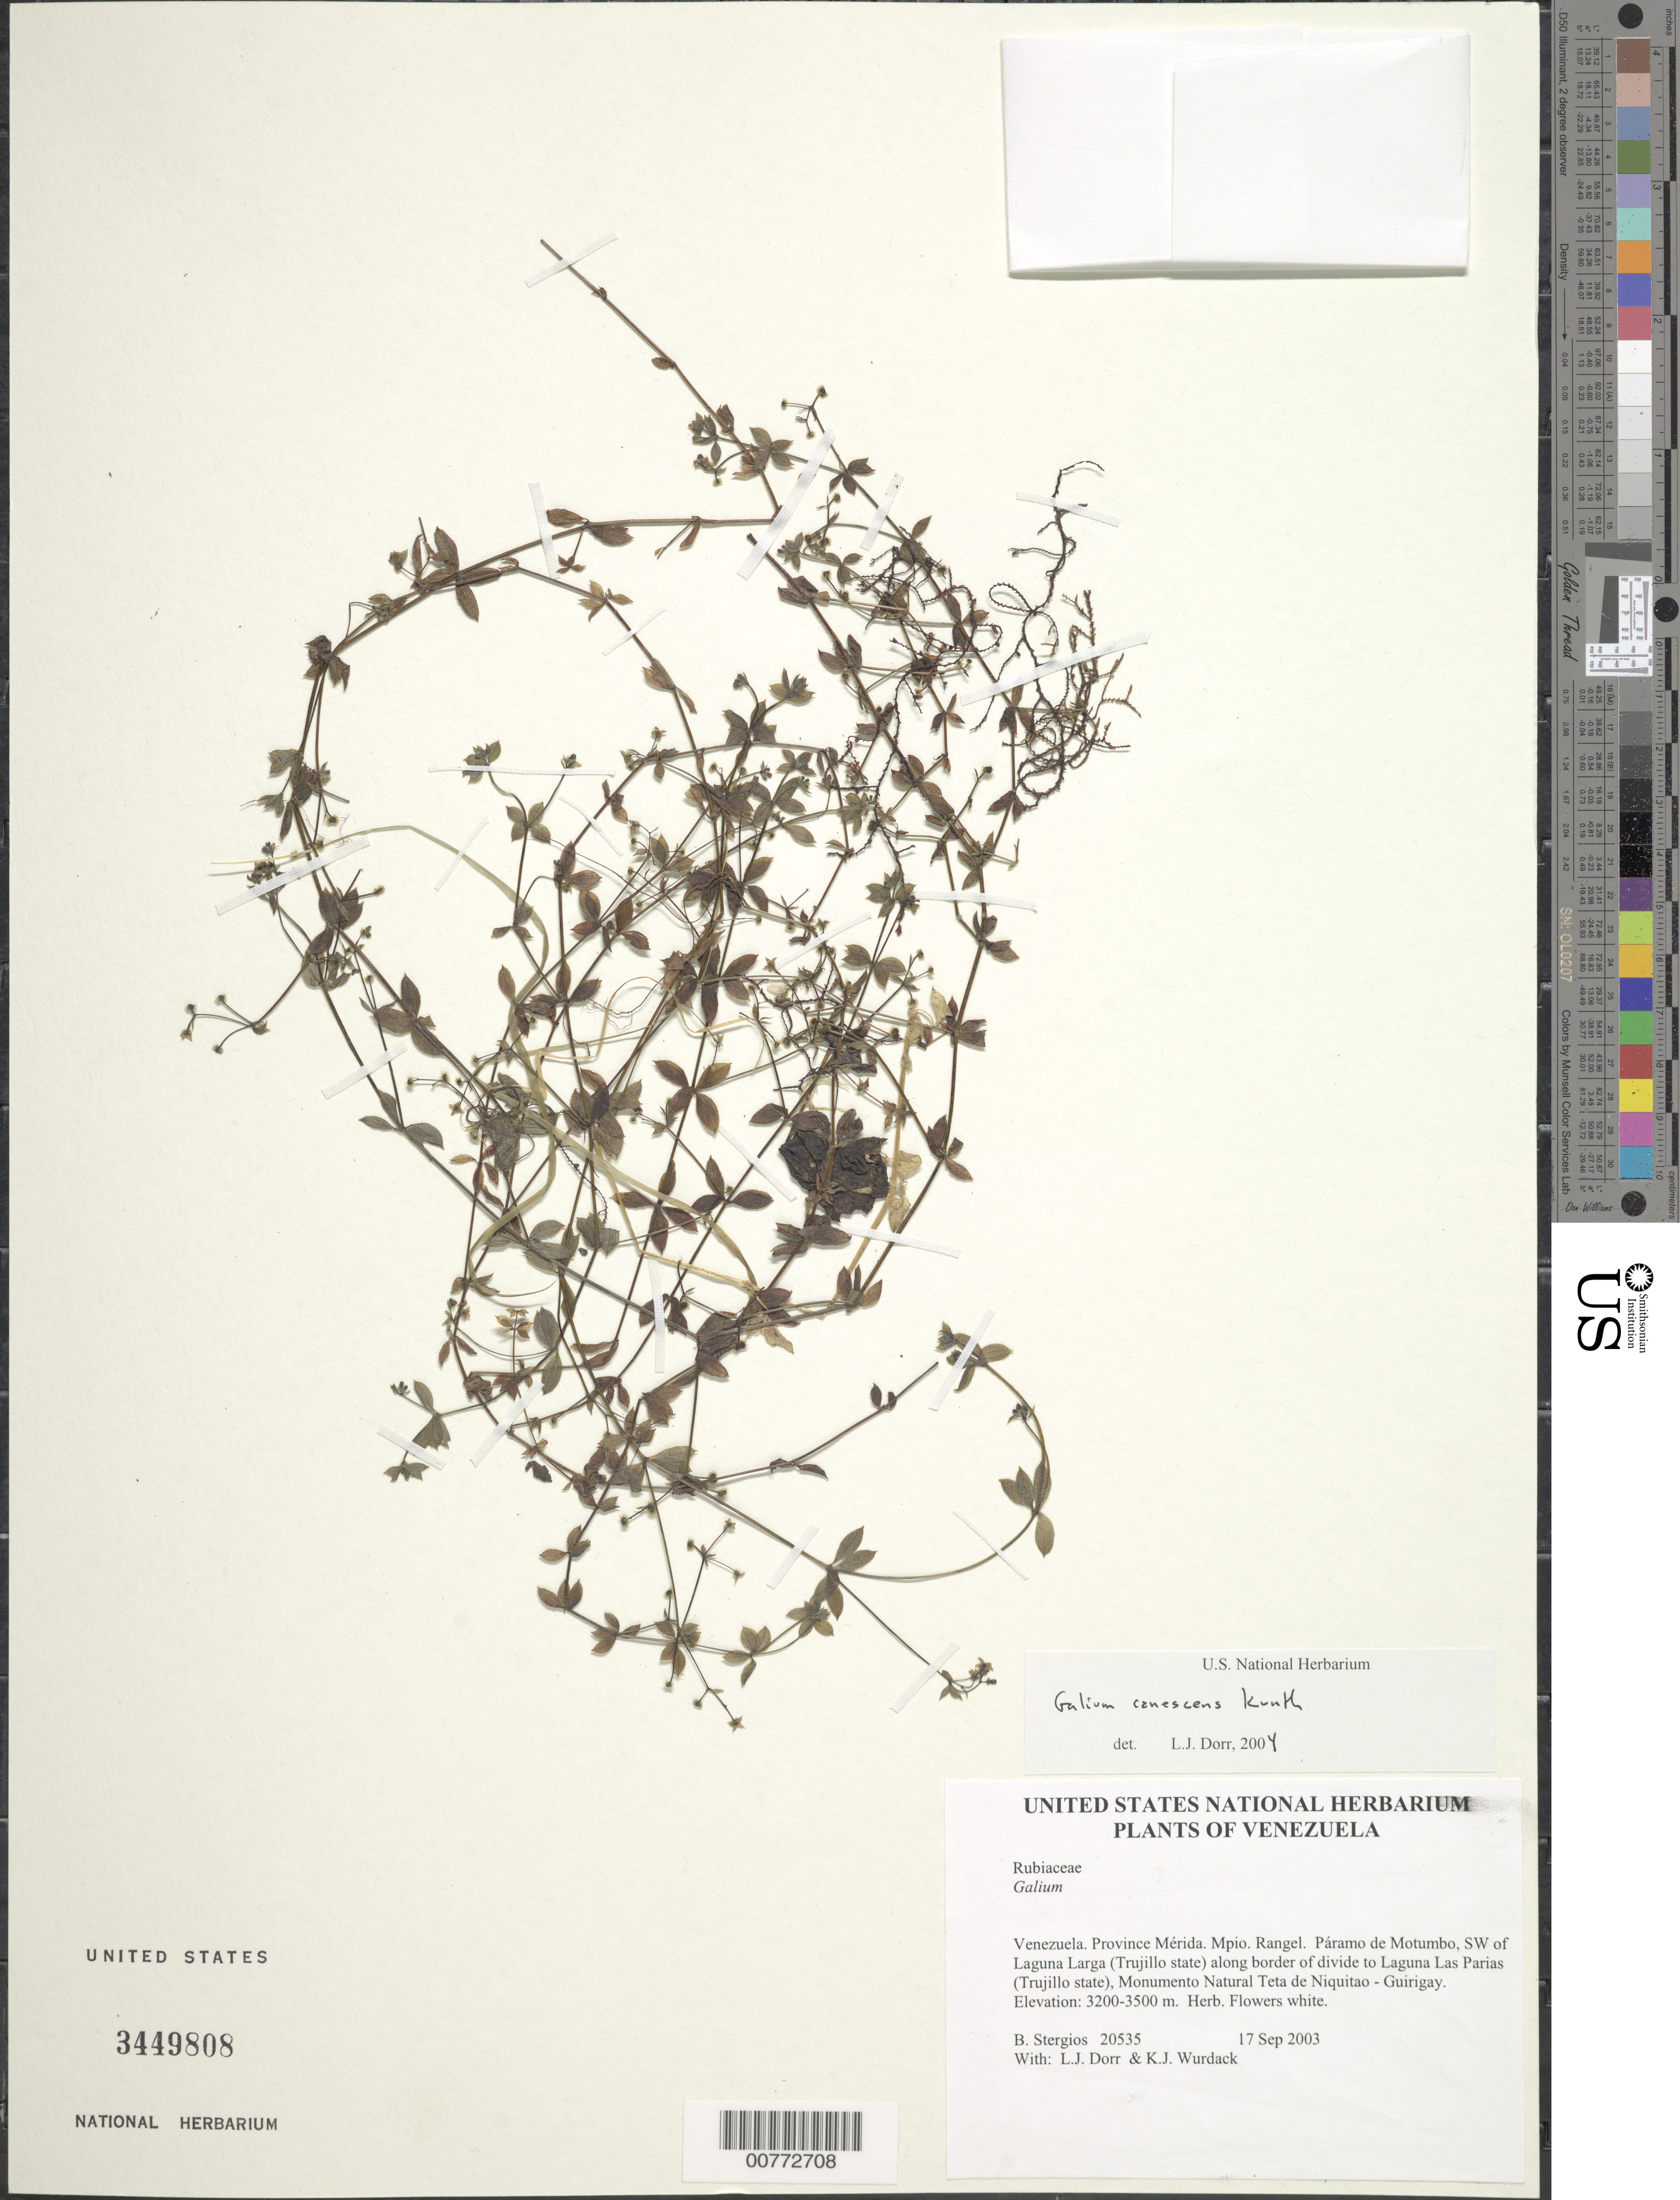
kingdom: Plantae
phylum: Tracheophyta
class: Magnoliopsida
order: Gentianales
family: Rubiaceae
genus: Galium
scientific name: Galium canescens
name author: Kunth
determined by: Dorr, L. J., (BOT), Smithsonian Institution - National Museum of Natural History (UNITED STATES)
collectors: B. G. Stergios, L. J. Dorr & K. Wurdack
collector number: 20535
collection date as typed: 17 Sep 2003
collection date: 2003-09-17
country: Venezuela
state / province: Mérida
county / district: Rangel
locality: Páramo de Motumbo, NW of Laguna Larga (Trujillo state), Monumento Natural Teta de Niquitao - Guirigay.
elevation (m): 3200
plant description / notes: PORT, US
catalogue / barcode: US 3449808